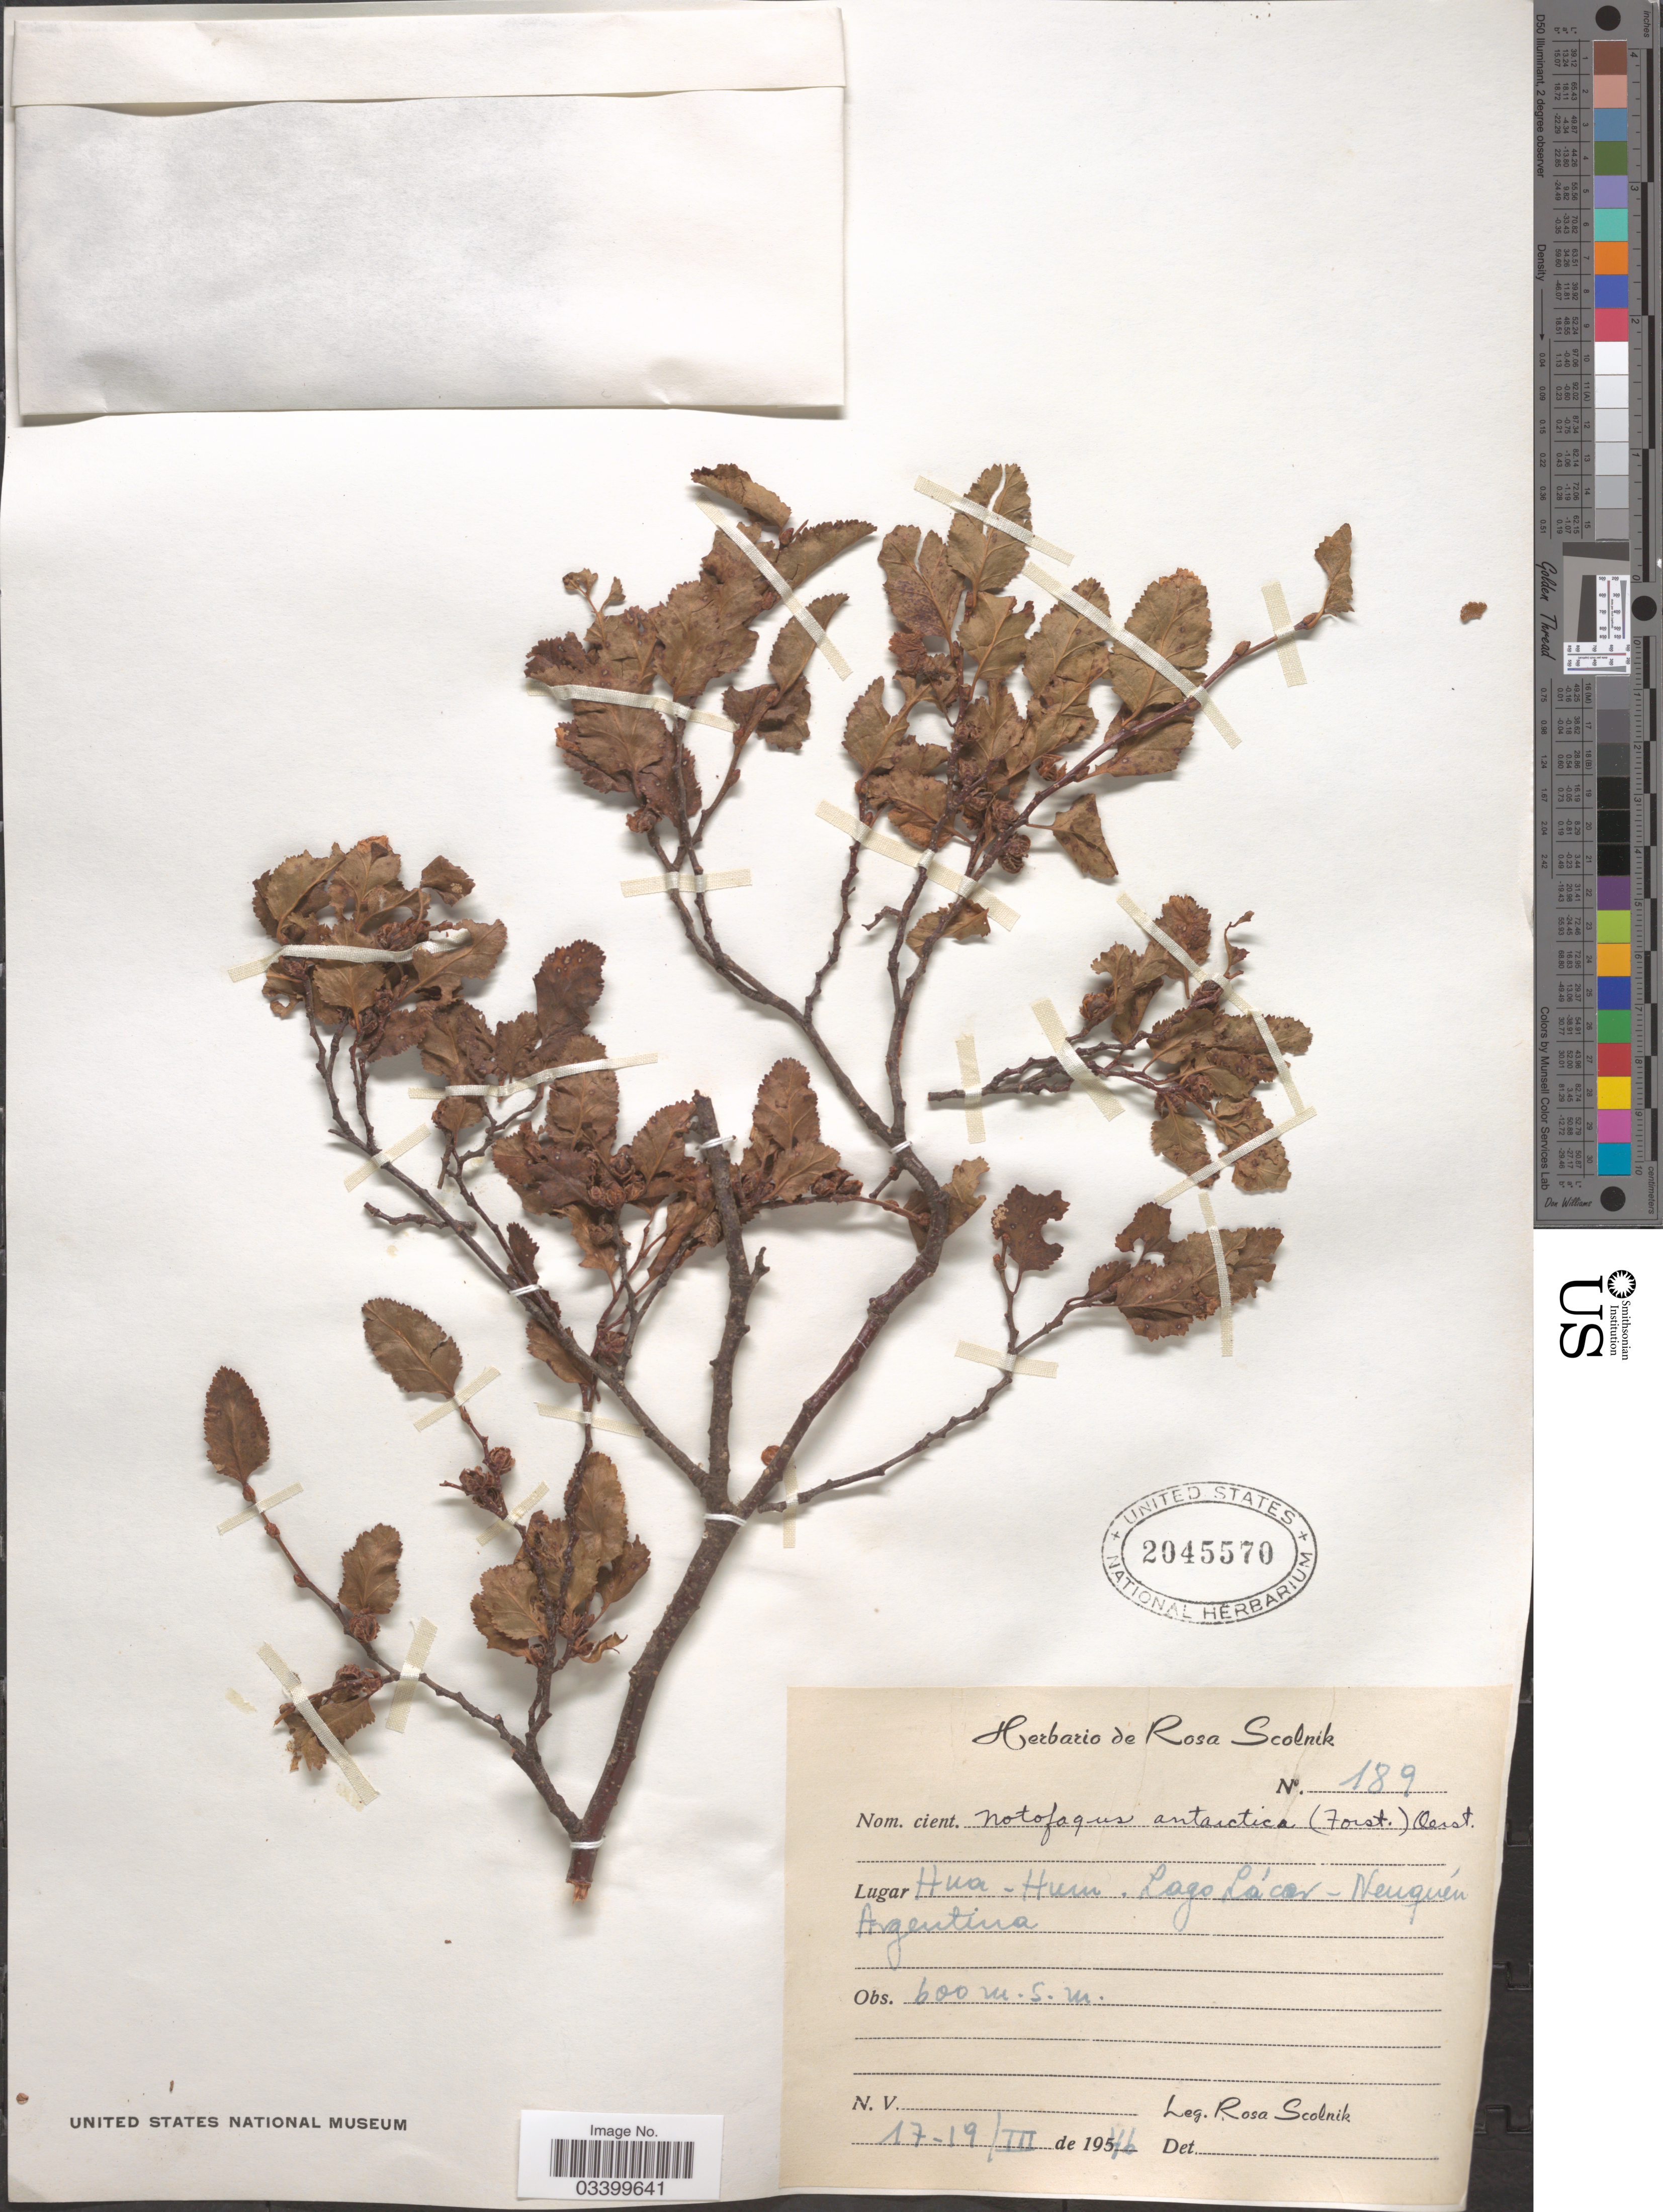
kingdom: Plantae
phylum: Tracheophyta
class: Magnoliopsida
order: Fagales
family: Nothofagaceae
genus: Nothofagus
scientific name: Nothofagus antarctica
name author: (G. Forst.) Oerst.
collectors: R. Scolnik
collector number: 189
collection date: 1946-03-17/1946-03-19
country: Argentina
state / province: Neuquen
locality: Hua-Hum. Lago Lácar.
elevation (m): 600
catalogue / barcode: US 2045570